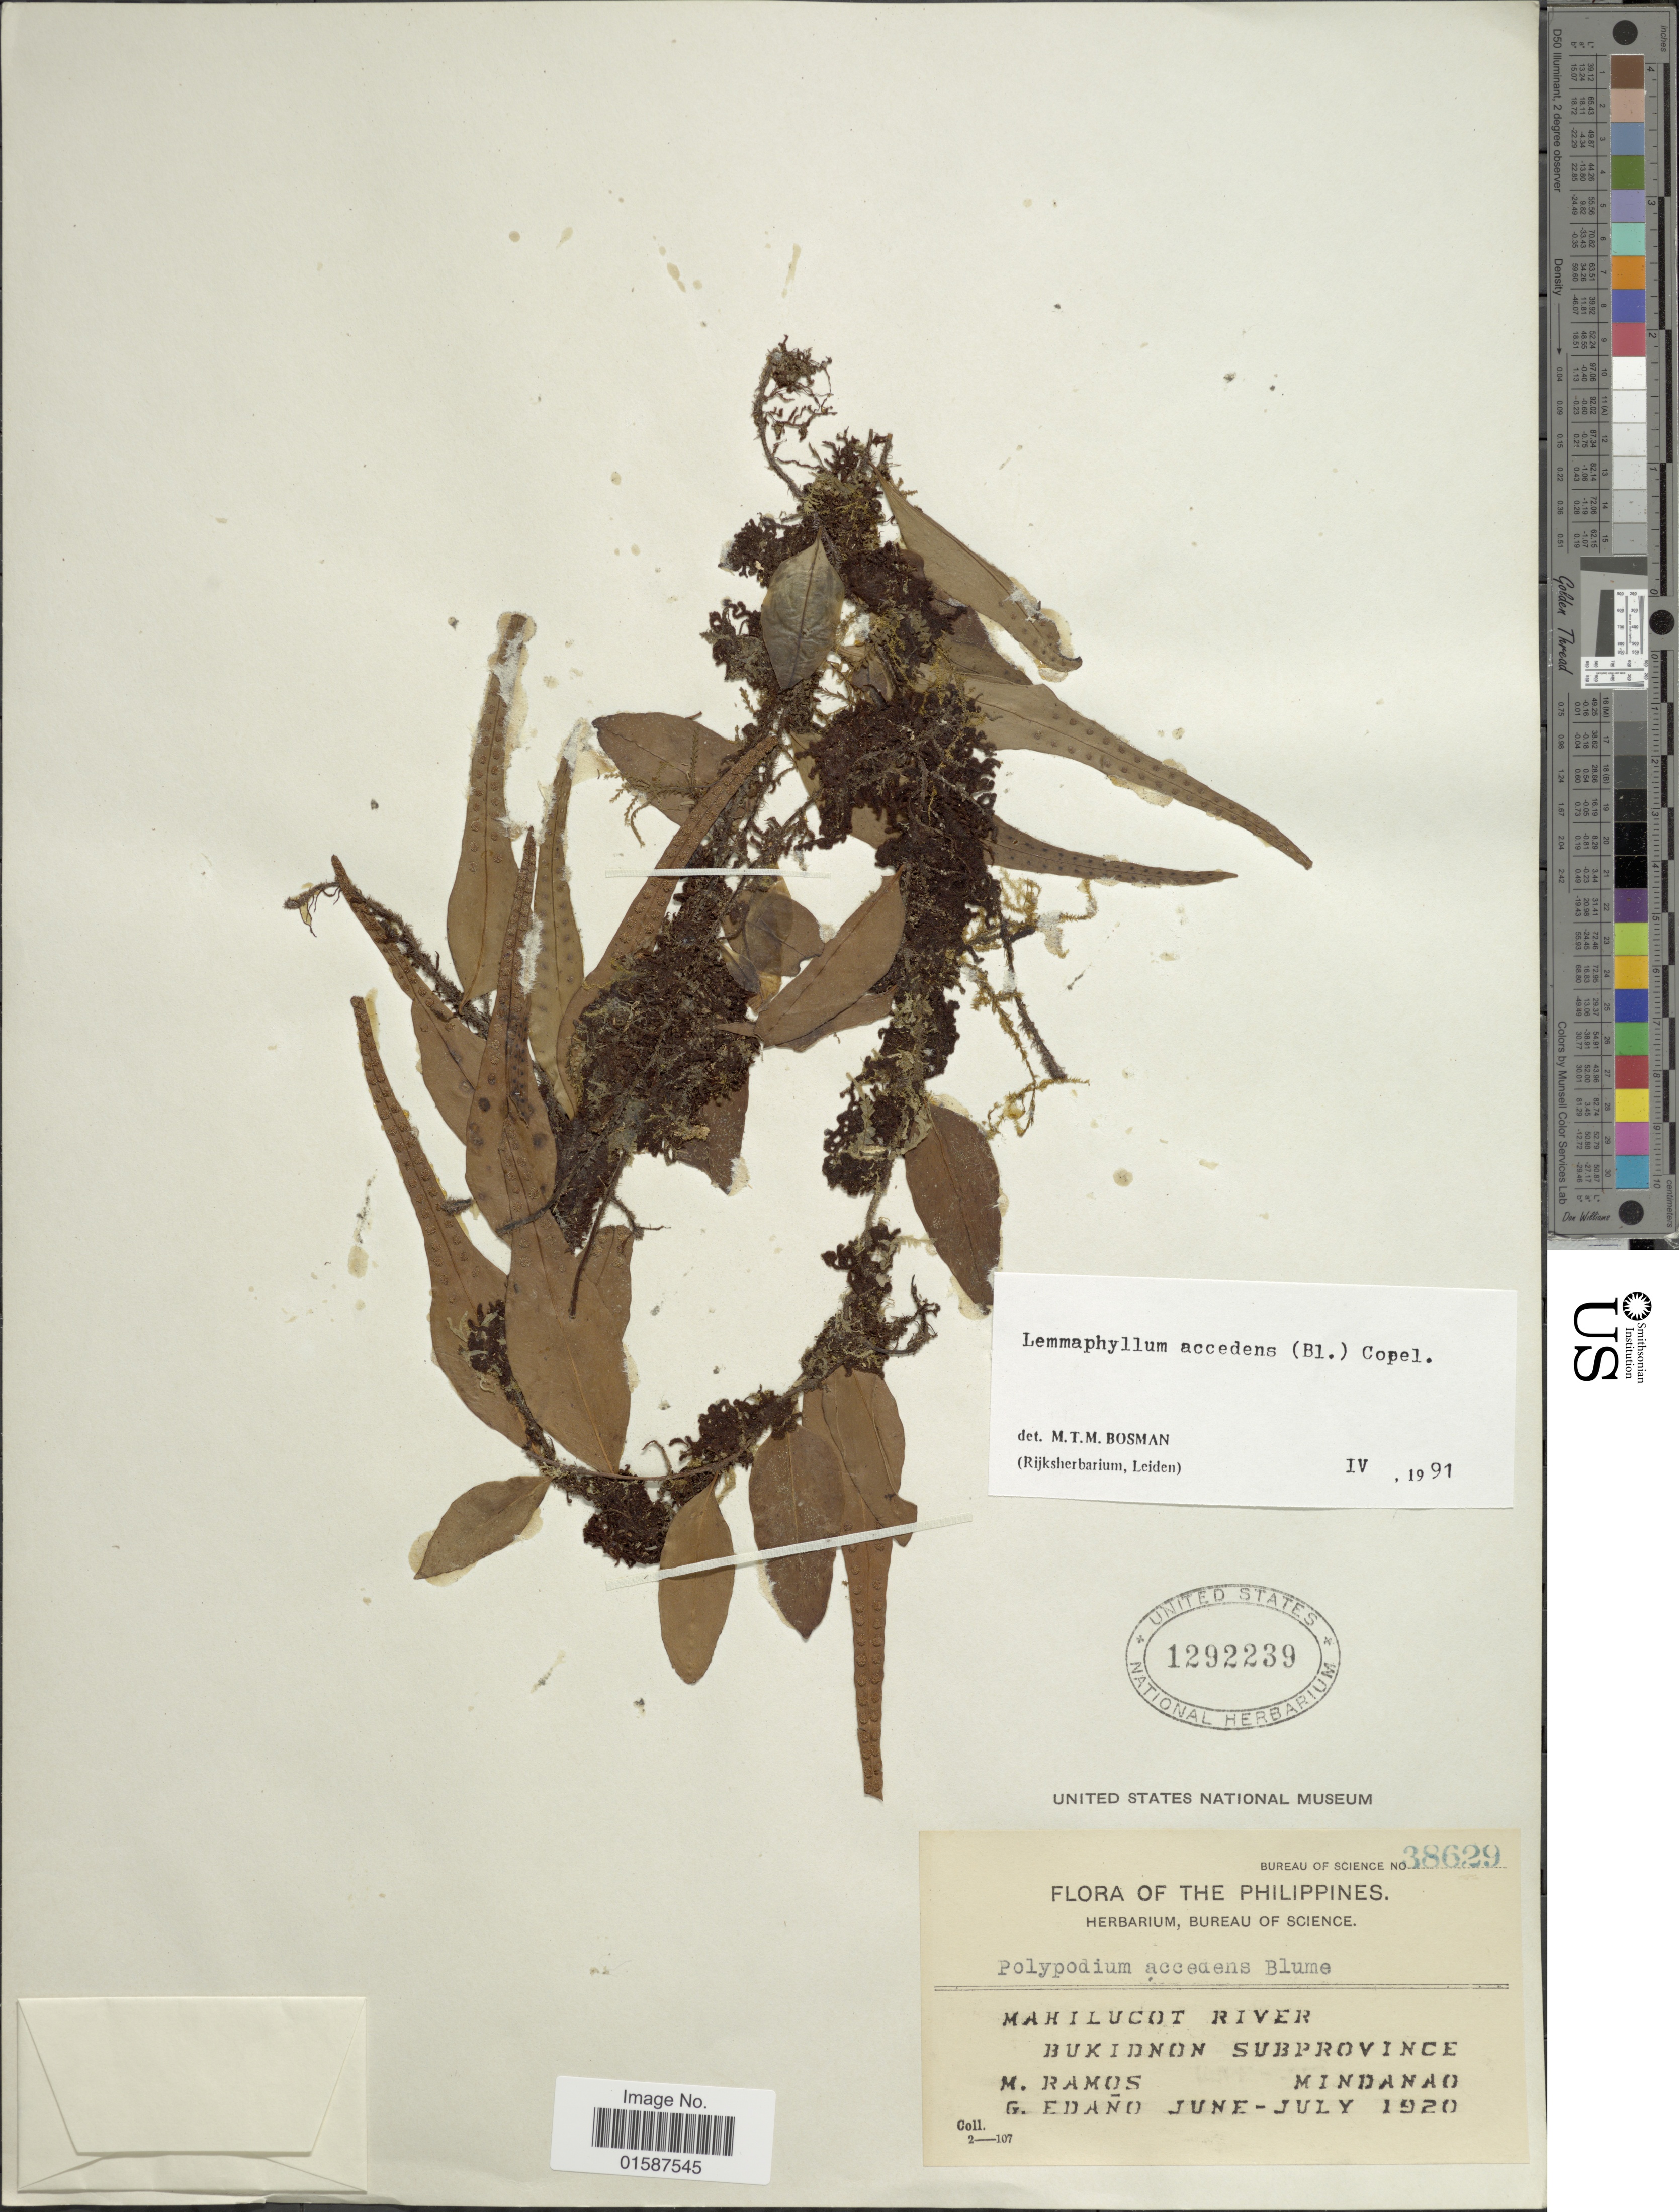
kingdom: Plantae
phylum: Tracheophyta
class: Polypodiopsida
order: Polypodiales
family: Polypodiaceae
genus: Lemmaphyllum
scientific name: Lemmaphyllum accedens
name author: (Blume) Donk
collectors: M. Ramos & G. Edaño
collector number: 38629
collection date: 1920-06/1920-07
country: Philippines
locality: Mahilucot River, Bukidnon Subprovince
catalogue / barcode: US 1292239